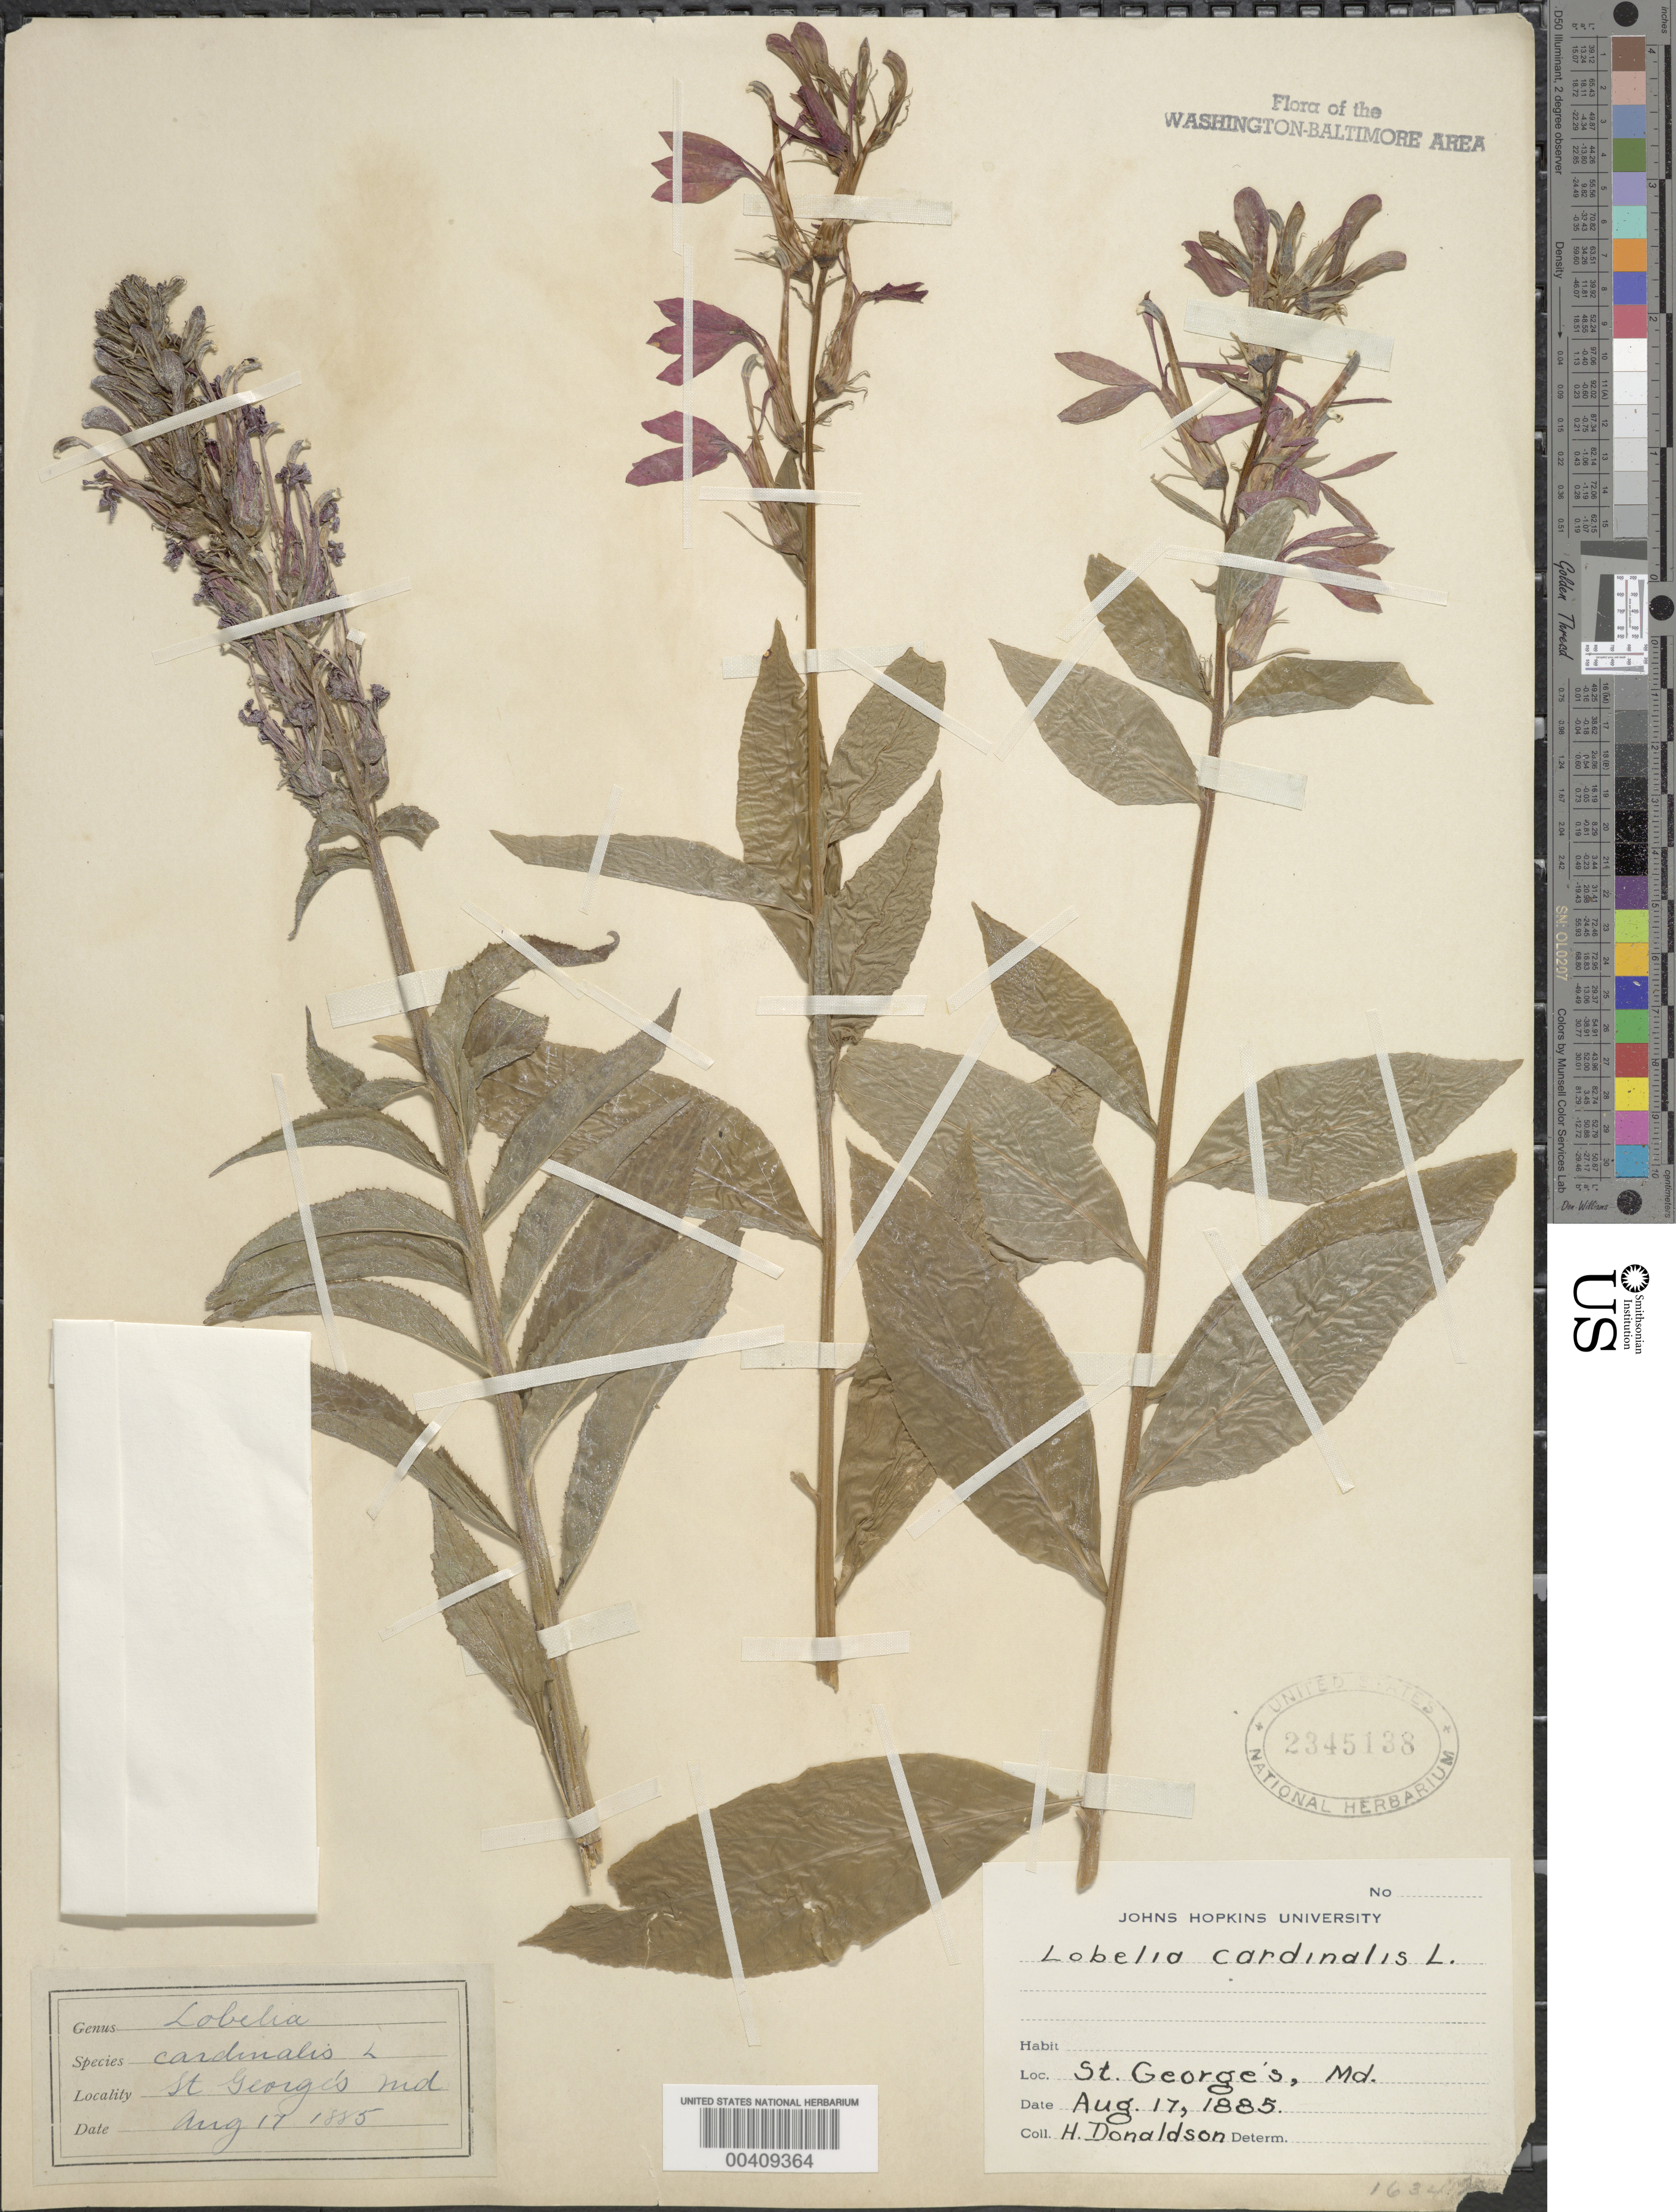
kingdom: Plantae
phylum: Tracheophyta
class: Magnoliopsida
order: Asterales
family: Campanulaceae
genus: Lobelia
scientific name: Lobelia cardinalis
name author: L.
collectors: H. Donaldson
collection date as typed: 07 Aug 1885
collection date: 1885-08-07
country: United States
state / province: Maryland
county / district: St. Mary's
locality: St. George's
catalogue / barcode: US 2345138